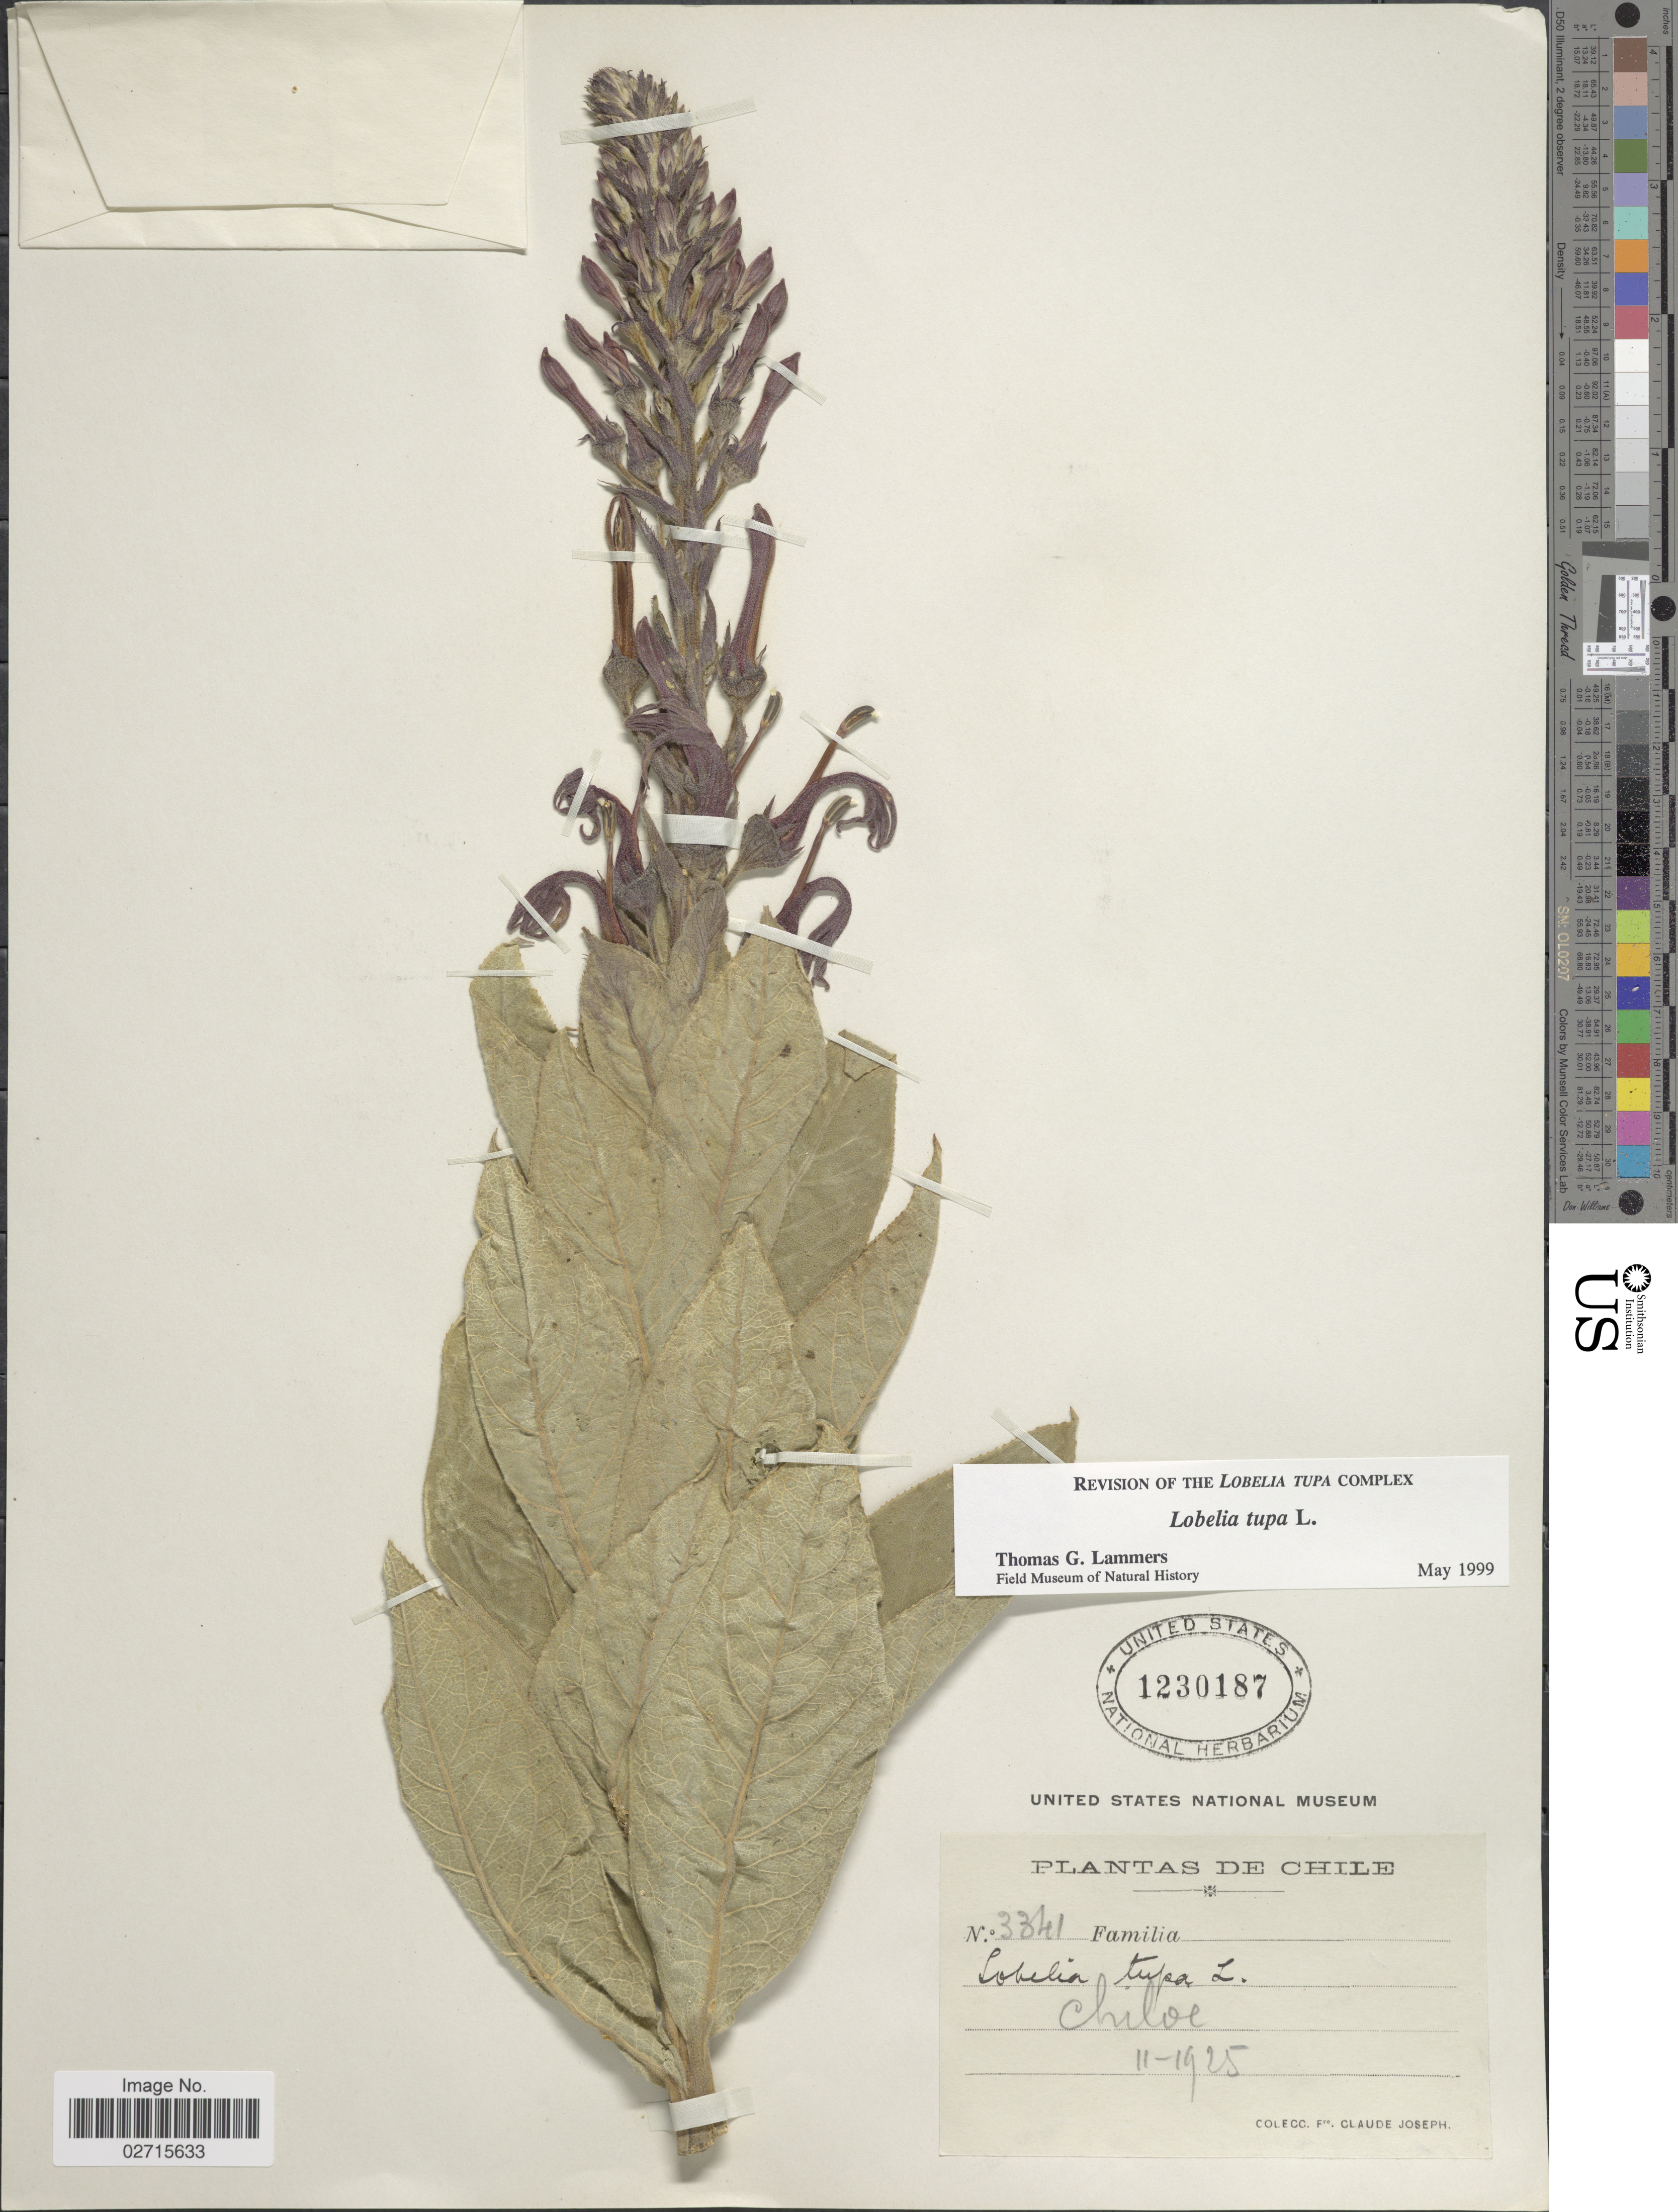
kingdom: Plantae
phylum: Tracheophyta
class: Magnoliopsida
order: Asterales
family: Campanulaceae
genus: Lobelia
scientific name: Lobelia tupa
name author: L.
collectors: Bro. Claude-Joseph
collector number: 3341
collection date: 1925-11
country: Chile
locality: Chiloe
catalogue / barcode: US 1230187